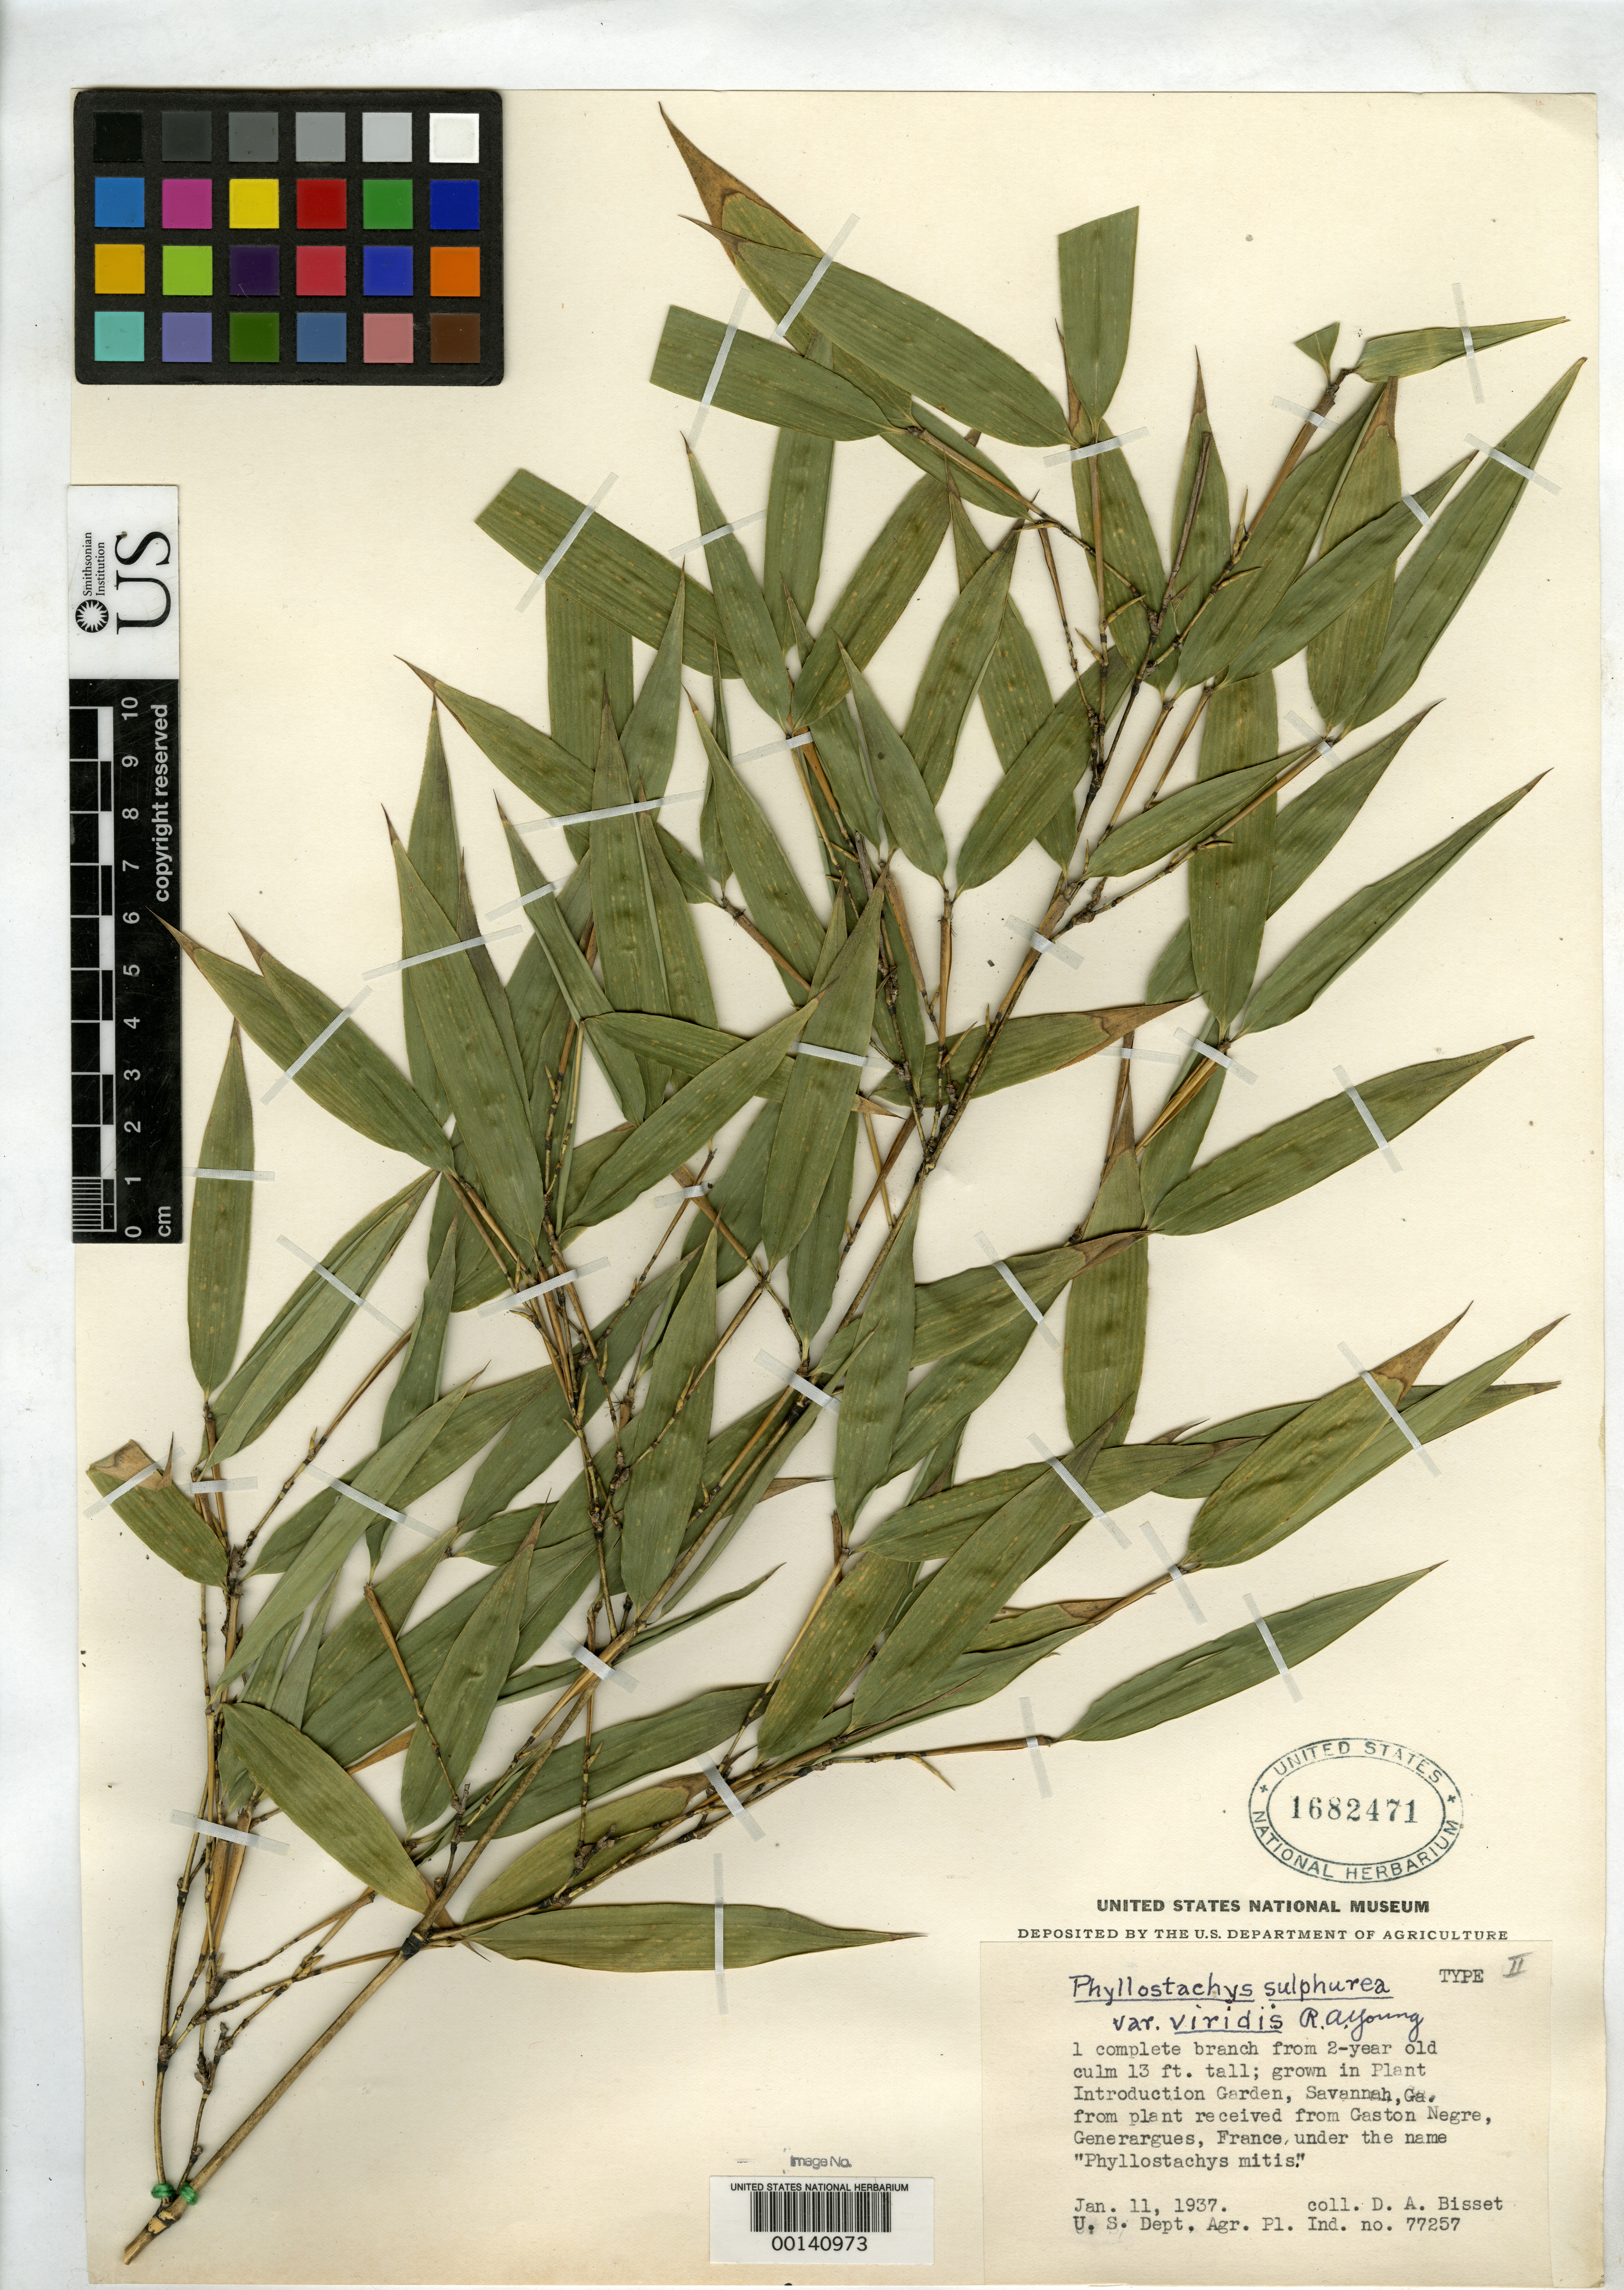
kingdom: Plantae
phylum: Tracheophyta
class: Liliopsida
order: Poales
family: Poaceae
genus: Phyllostachys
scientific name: Phyllostachys sulphurea var. viridis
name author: R.A. Young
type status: Holotype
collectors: D. Bisset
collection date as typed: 11 Jan 1937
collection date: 1937-01-11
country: France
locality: Gaston Negre; cultivated at Savannah, Georgia, USA.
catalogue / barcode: US 1682471